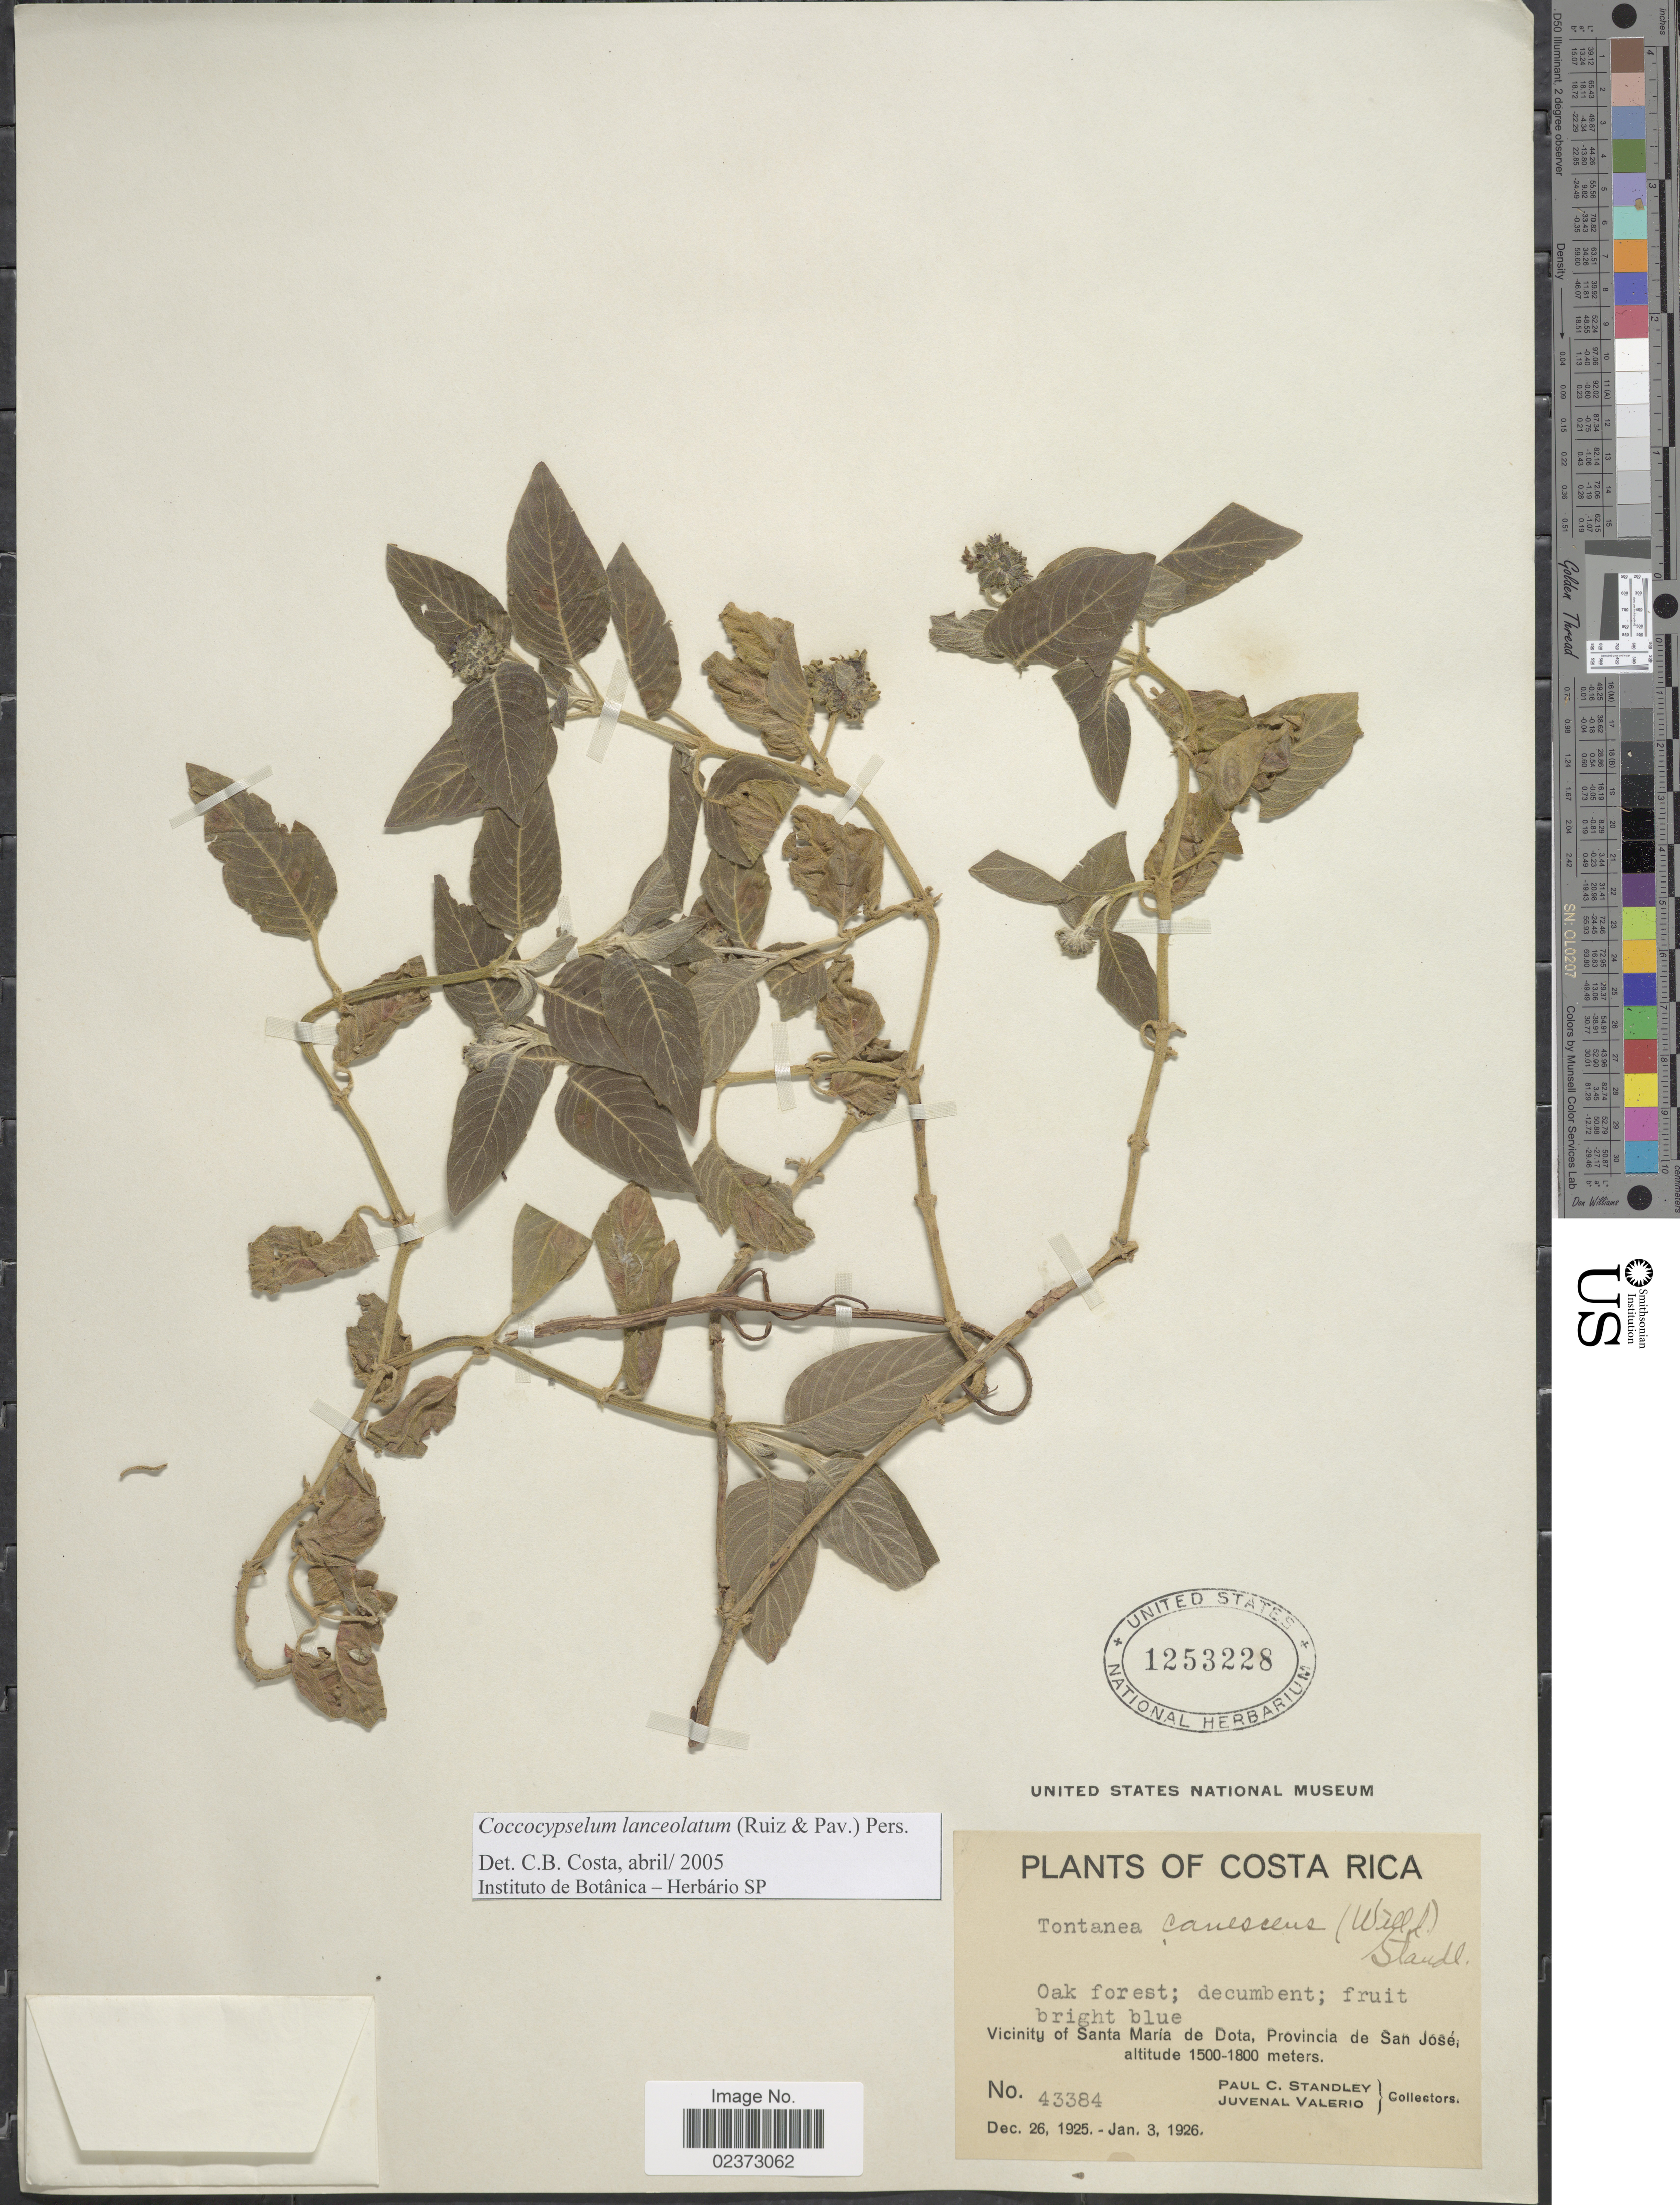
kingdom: Plantae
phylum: Tracheophyta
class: Magnoliopsida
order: Gentianales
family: Rubiaceae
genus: Coccocypselum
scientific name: Coccocypselum lanceolatum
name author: (Ruiz & Pav.) Pers.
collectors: P. C. Standley & J. Valerio R.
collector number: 43384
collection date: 1925-12-26/1926-01-03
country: Costa Rica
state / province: San José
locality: Vicinity of Santa Maria de Dota, Provincia de San Jose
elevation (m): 1500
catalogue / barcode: US 1253228